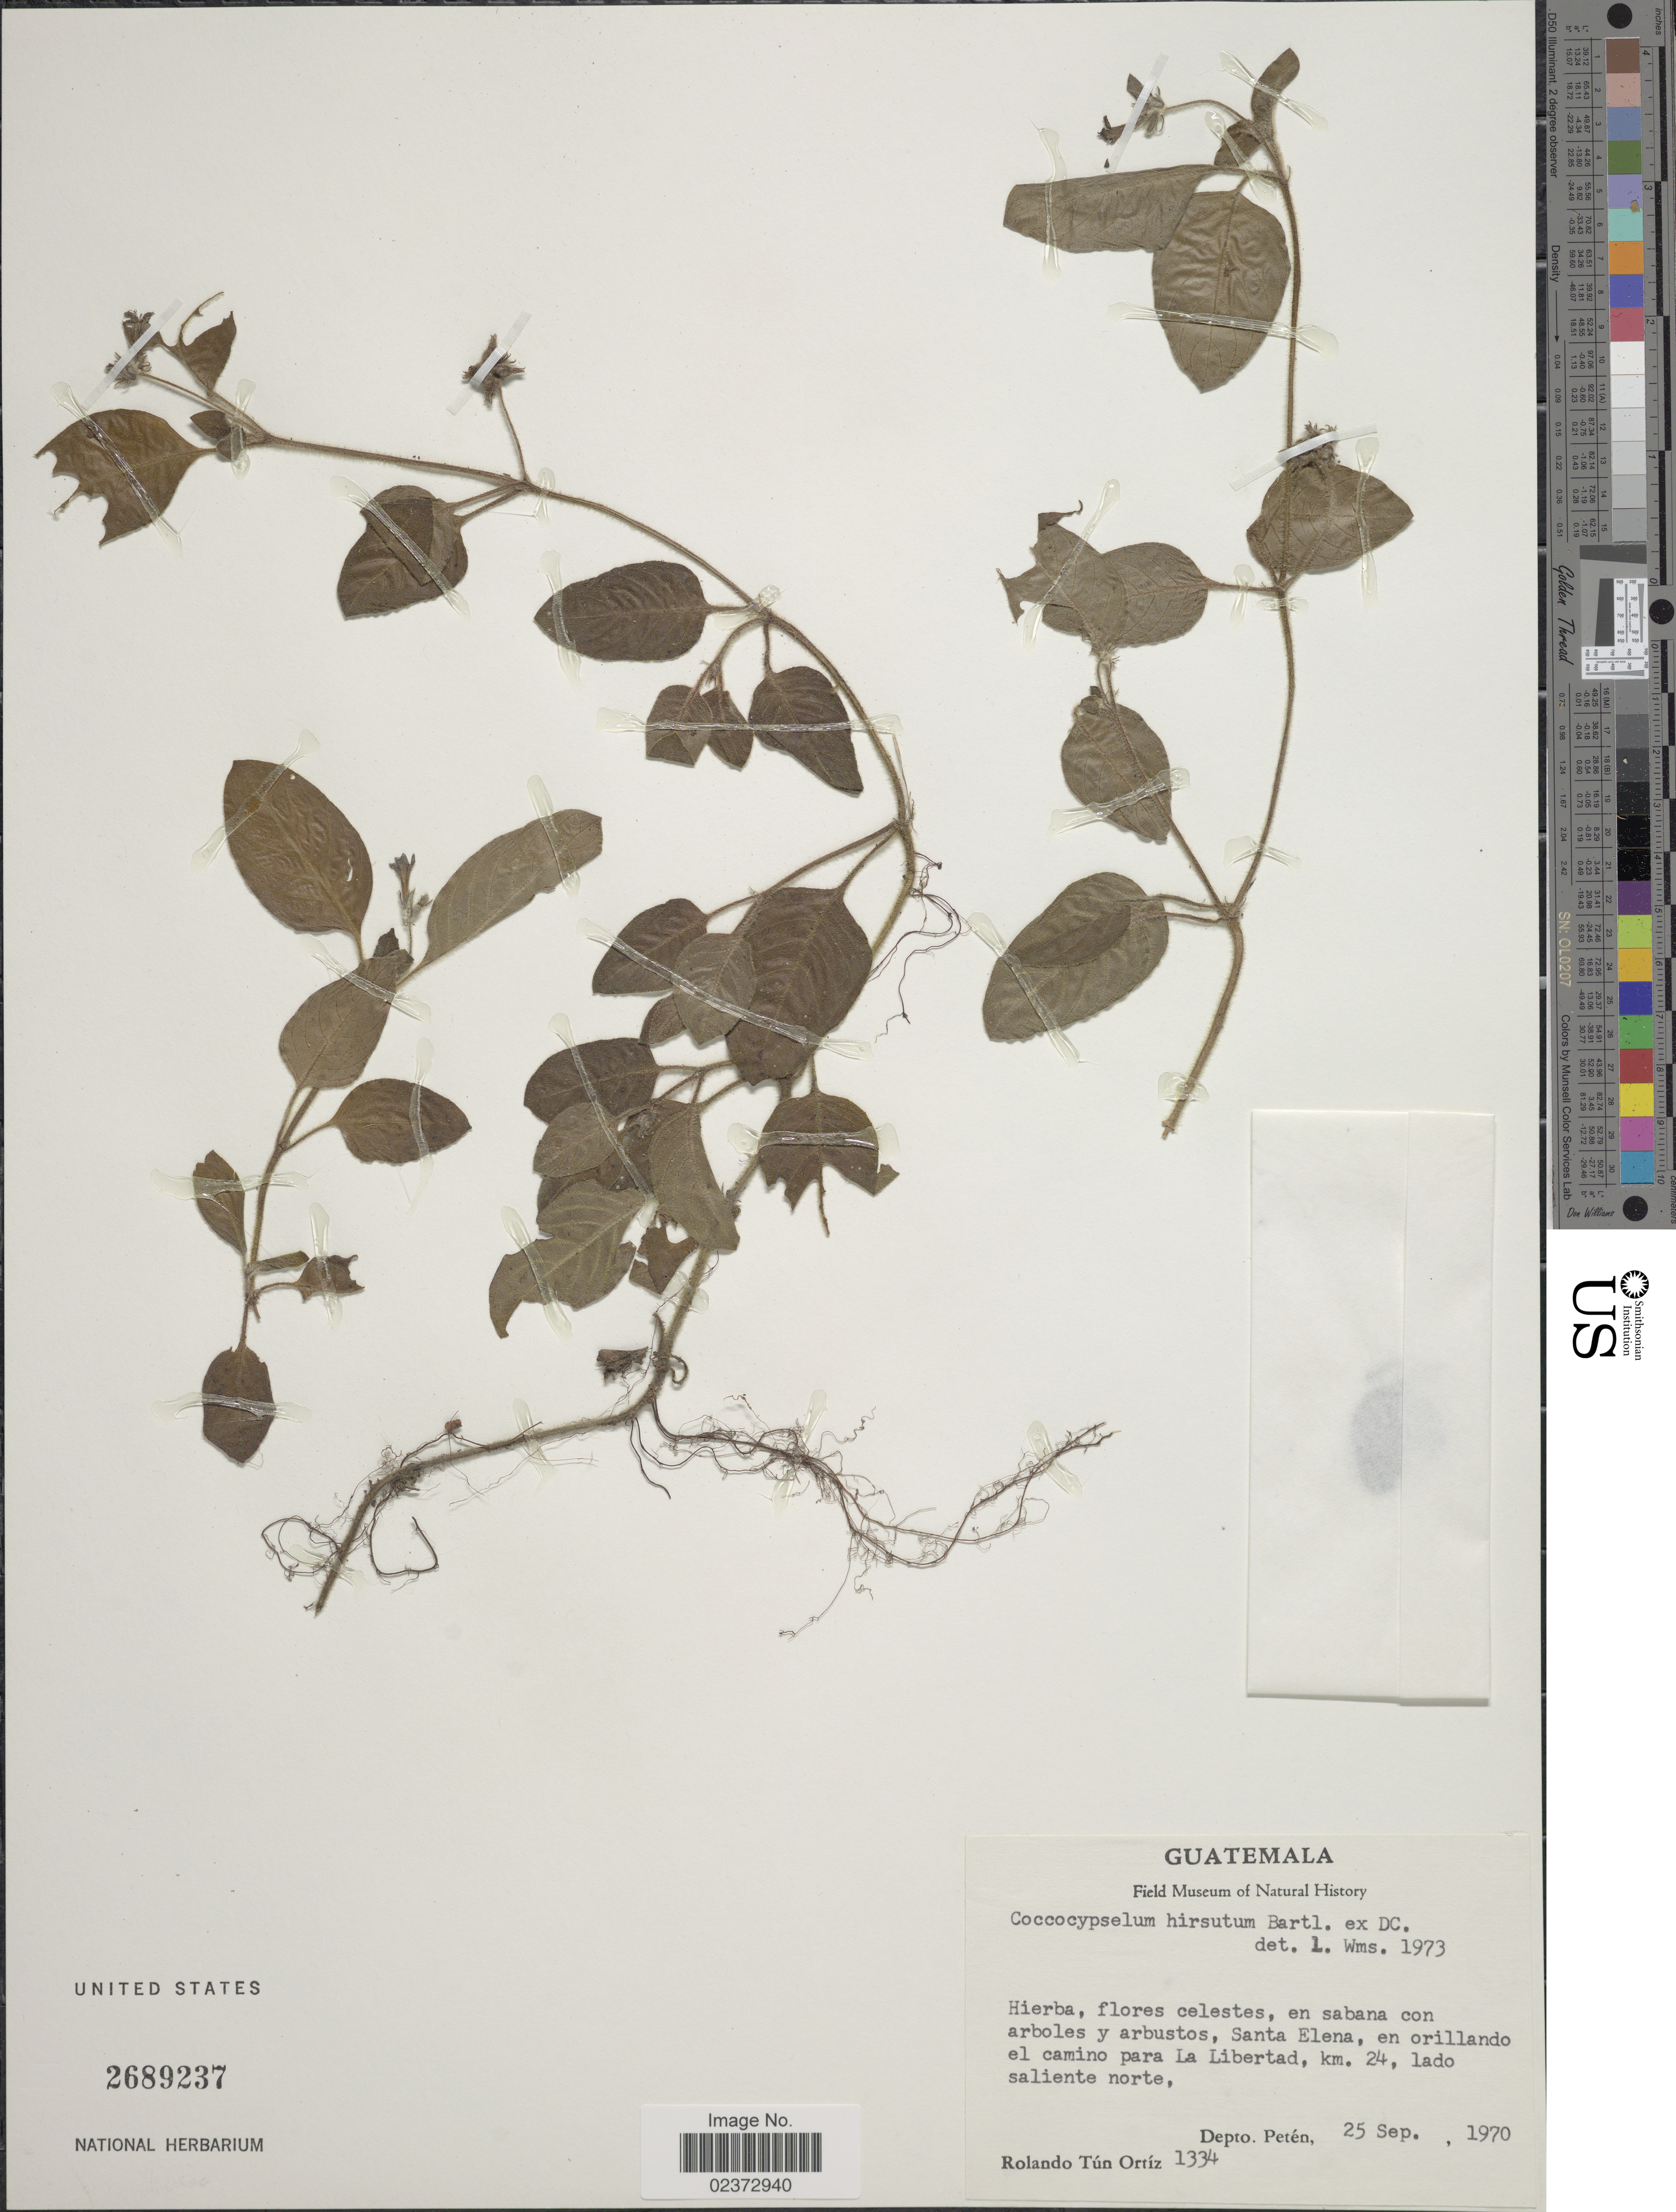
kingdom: Plantae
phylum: Tracheophyta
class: Magnoliopsida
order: Gentianales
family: Rubiaceae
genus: Coccocypselum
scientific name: Coccocypselum hispidulum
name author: (Standl.) Standl.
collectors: R. T. Ortíz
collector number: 1334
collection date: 1970-09-25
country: Guatemala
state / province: El Petén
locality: Santa Elena, en orillando el camino para La Libertad, km 24, aldo saliente norte, Depto Petén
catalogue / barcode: US 2689237